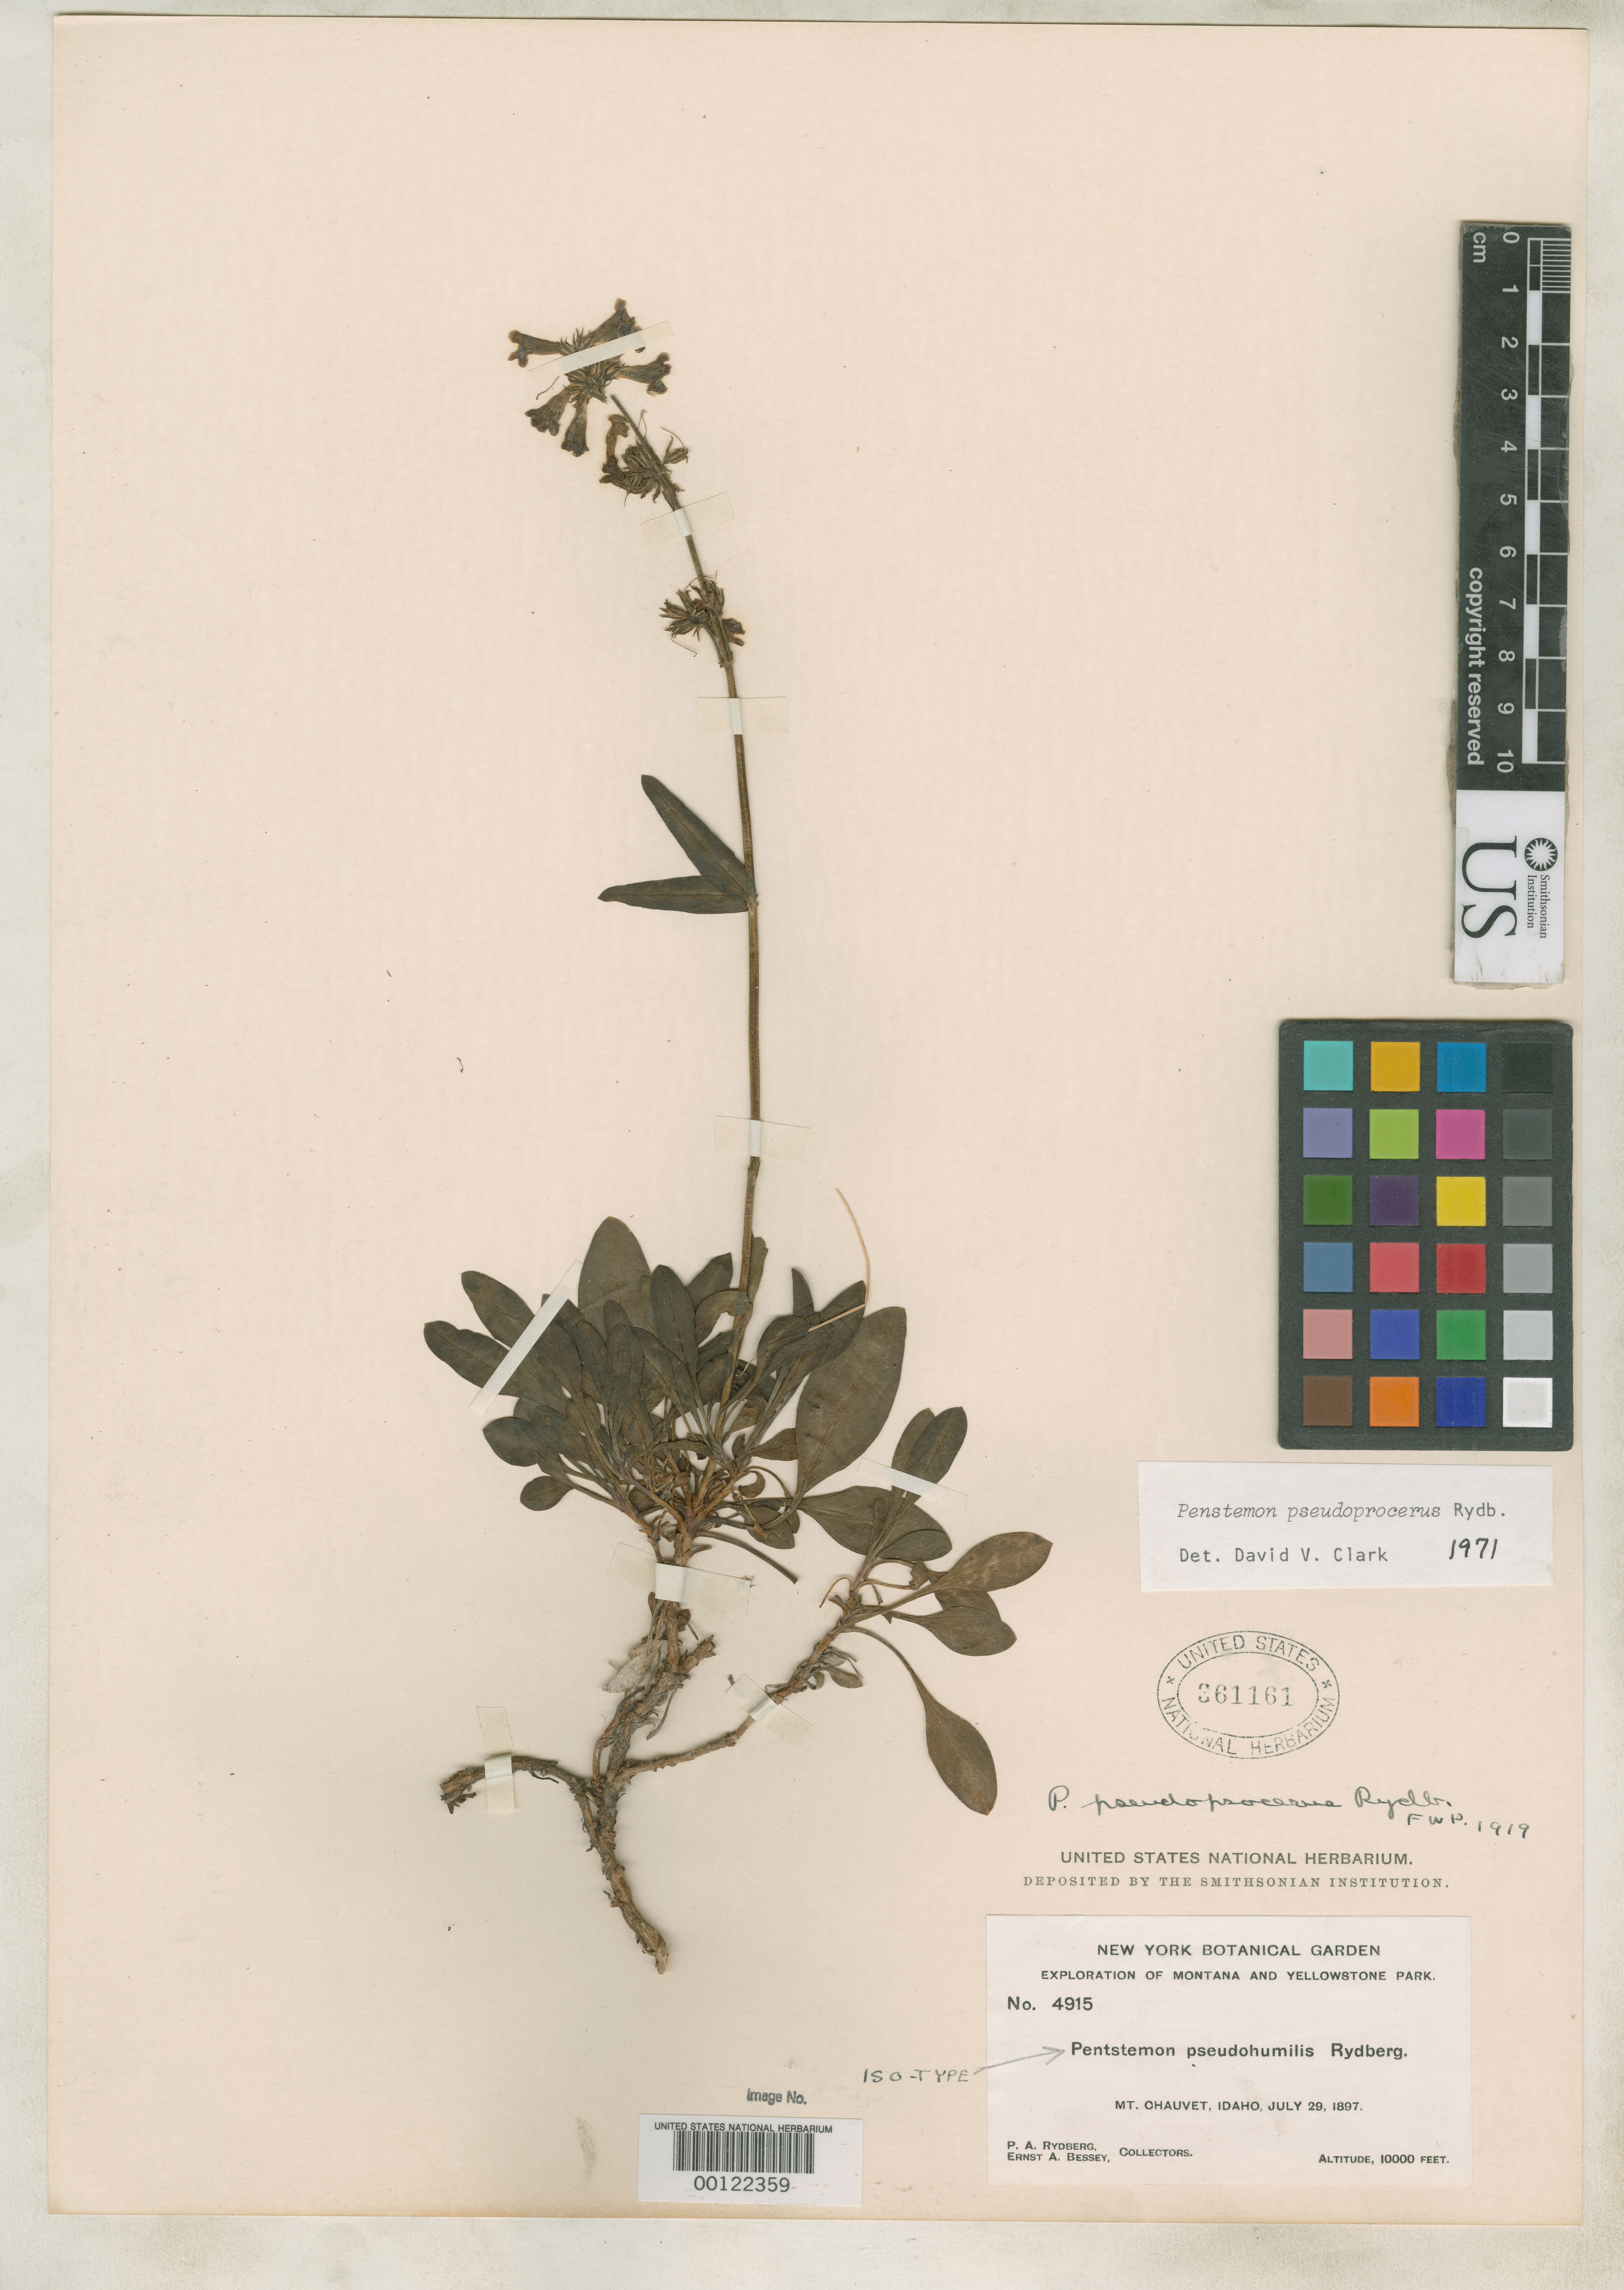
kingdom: Plantae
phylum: Tracheophyta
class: Magnoliopsida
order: Lamiales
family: Plantaginaceae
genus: Penstemon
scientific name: Penstemon pseudohumilis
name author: Rydb.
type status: Isotype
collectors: P. A. Rydberg & E. Bessey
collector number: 4515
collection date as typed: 29 Jul 1897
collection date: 1897-07-29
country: United States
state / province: Idaho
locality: Mount Chauvet.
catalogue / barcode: US 361161